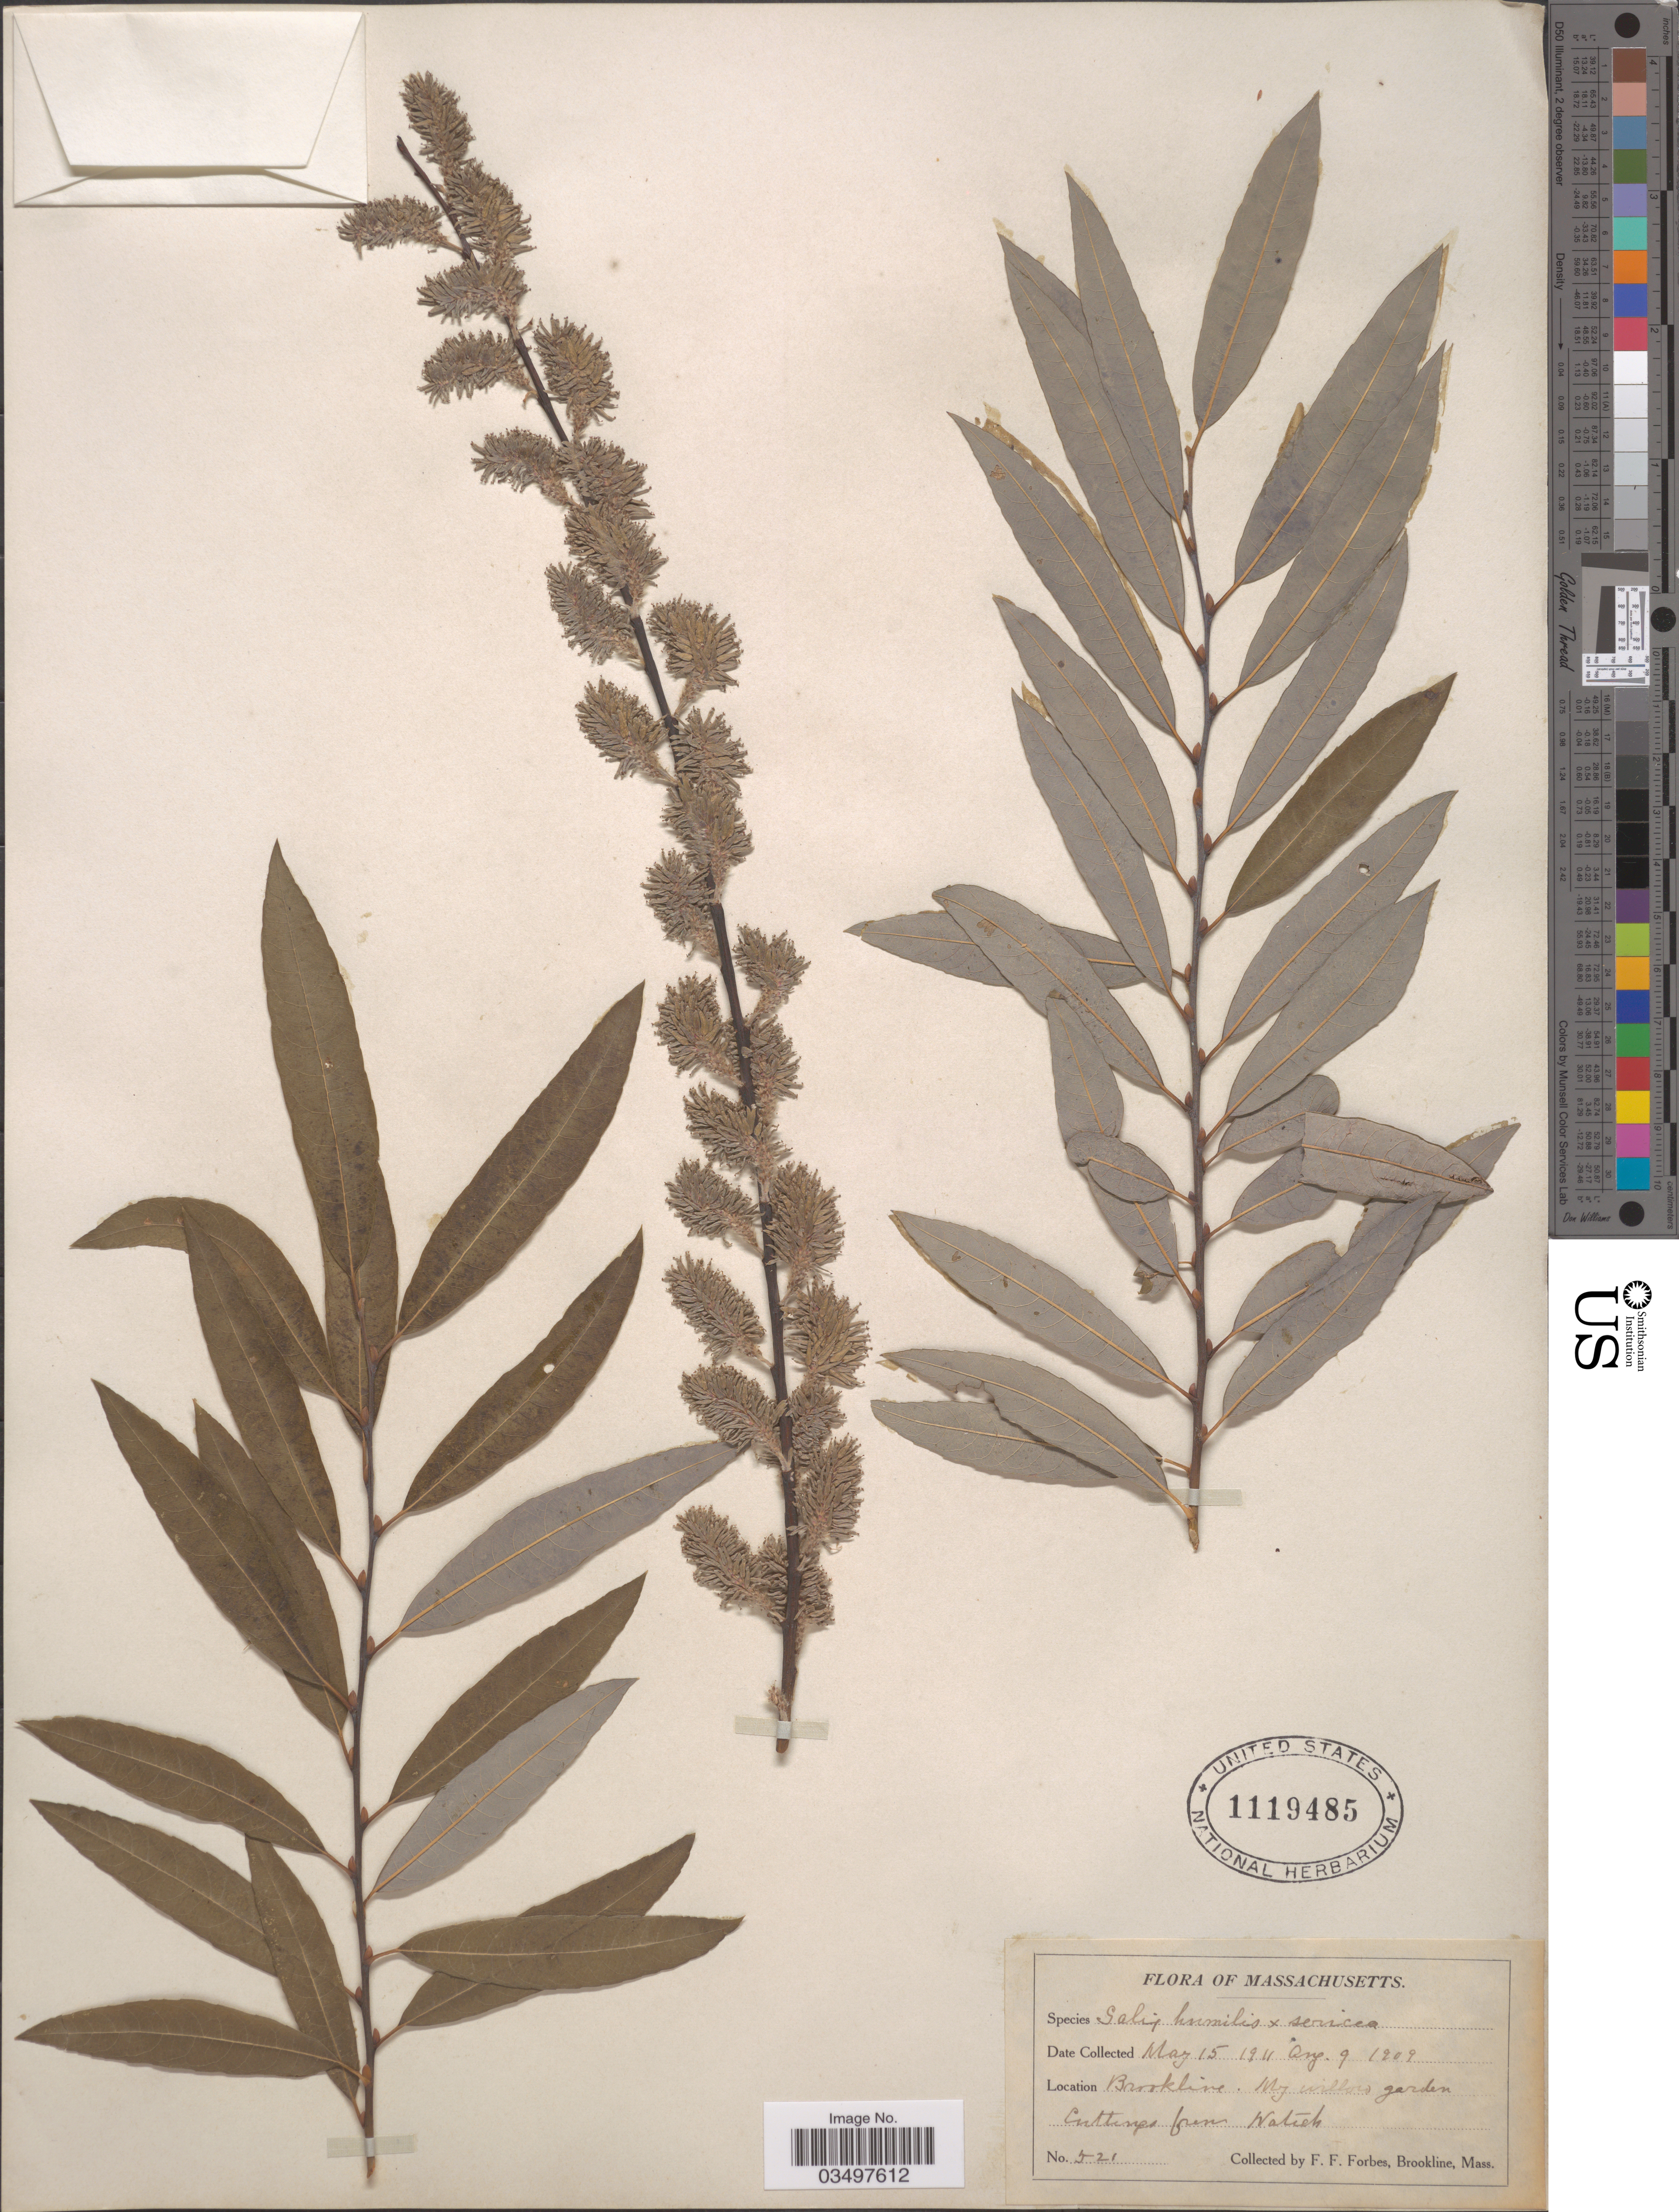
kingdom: Plantae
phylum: Tracheophyta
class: Magnoliopsida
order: Malpighiales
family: Salicaceae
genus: Salix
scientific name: Salix humilis x S. sericea Marshall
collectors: F. Forbes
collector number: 521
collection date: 1909-08-09/1911-05-15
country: United States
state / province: Massachusetts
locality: Brookline. My willow garden. Cuttings from Natick.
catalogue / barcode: US 1119485